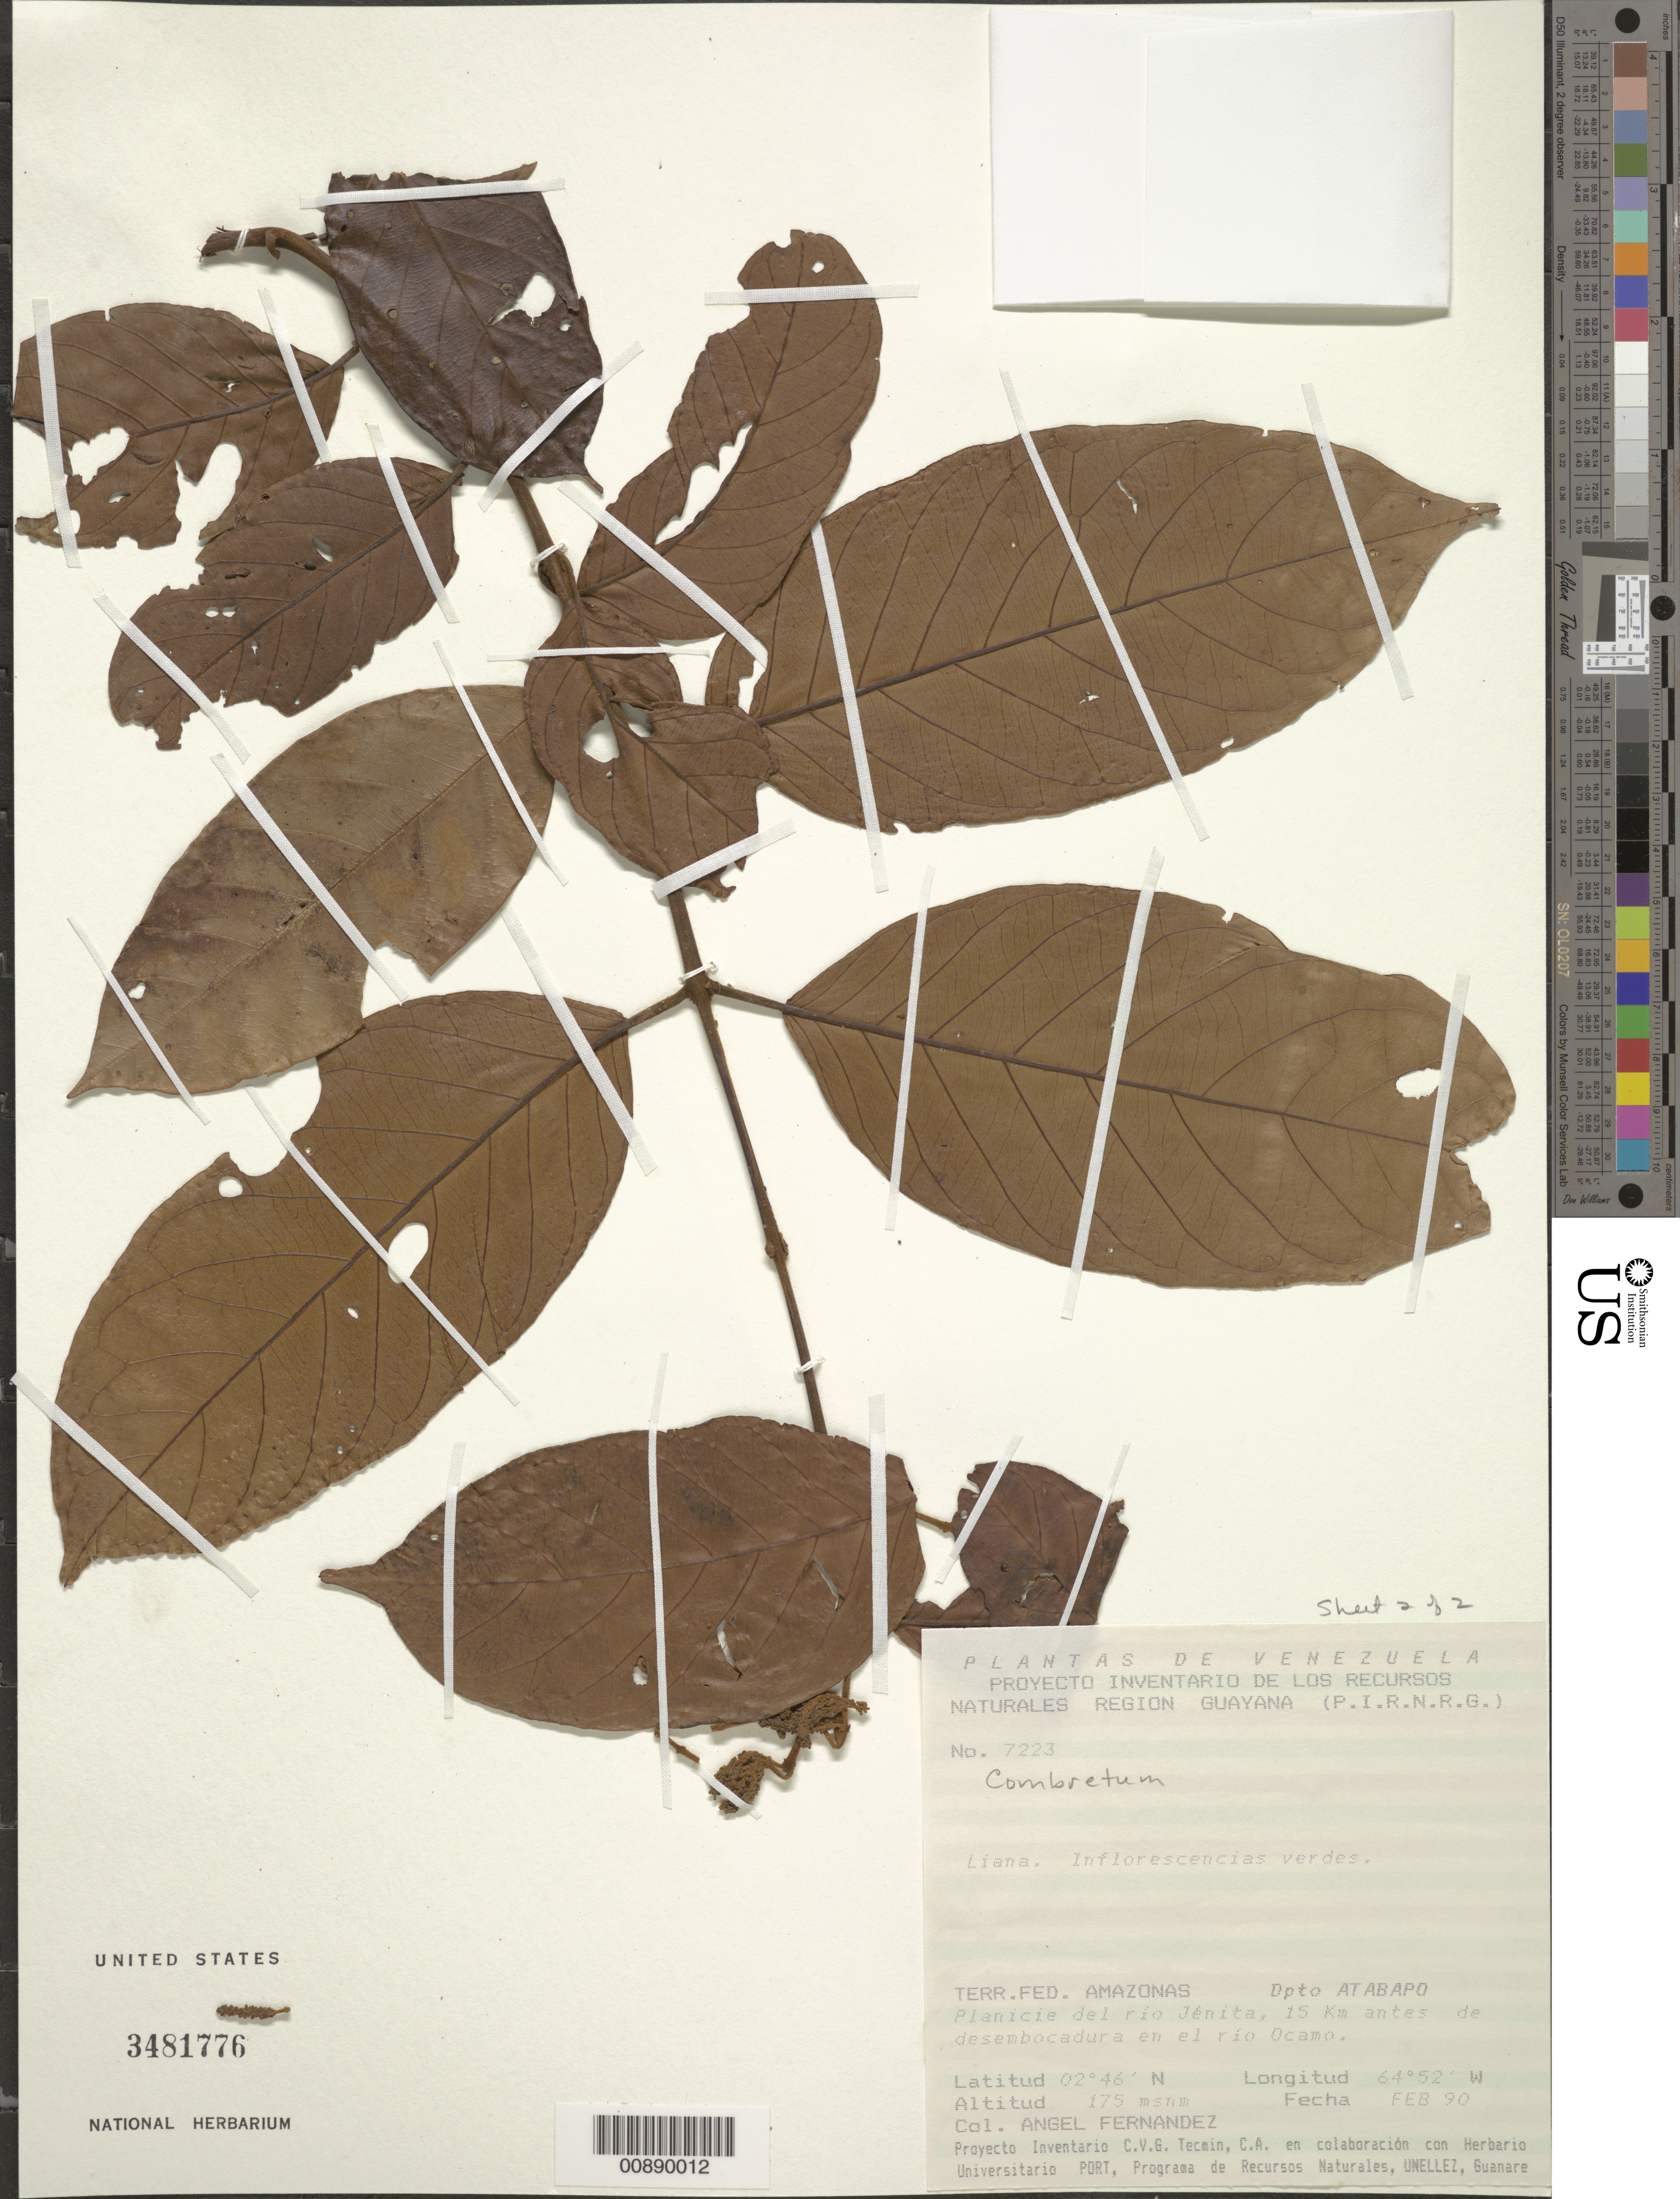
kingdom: Plantae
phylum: Tracheophyta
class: Magnoliopsida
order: Myrtales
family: Combretaceae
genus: Combretum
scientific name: Combretum sp.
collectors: Á. Fernández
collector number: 7223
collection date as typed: Transcribed d/m/y: /2/90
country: Venezuela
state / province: Amazonas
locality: Terr. Fed. Dpto Atabapo. Río Jénita, 15 Km antes de desembocadura en el río Ocamo.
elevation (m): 175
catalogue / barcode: US 3481776